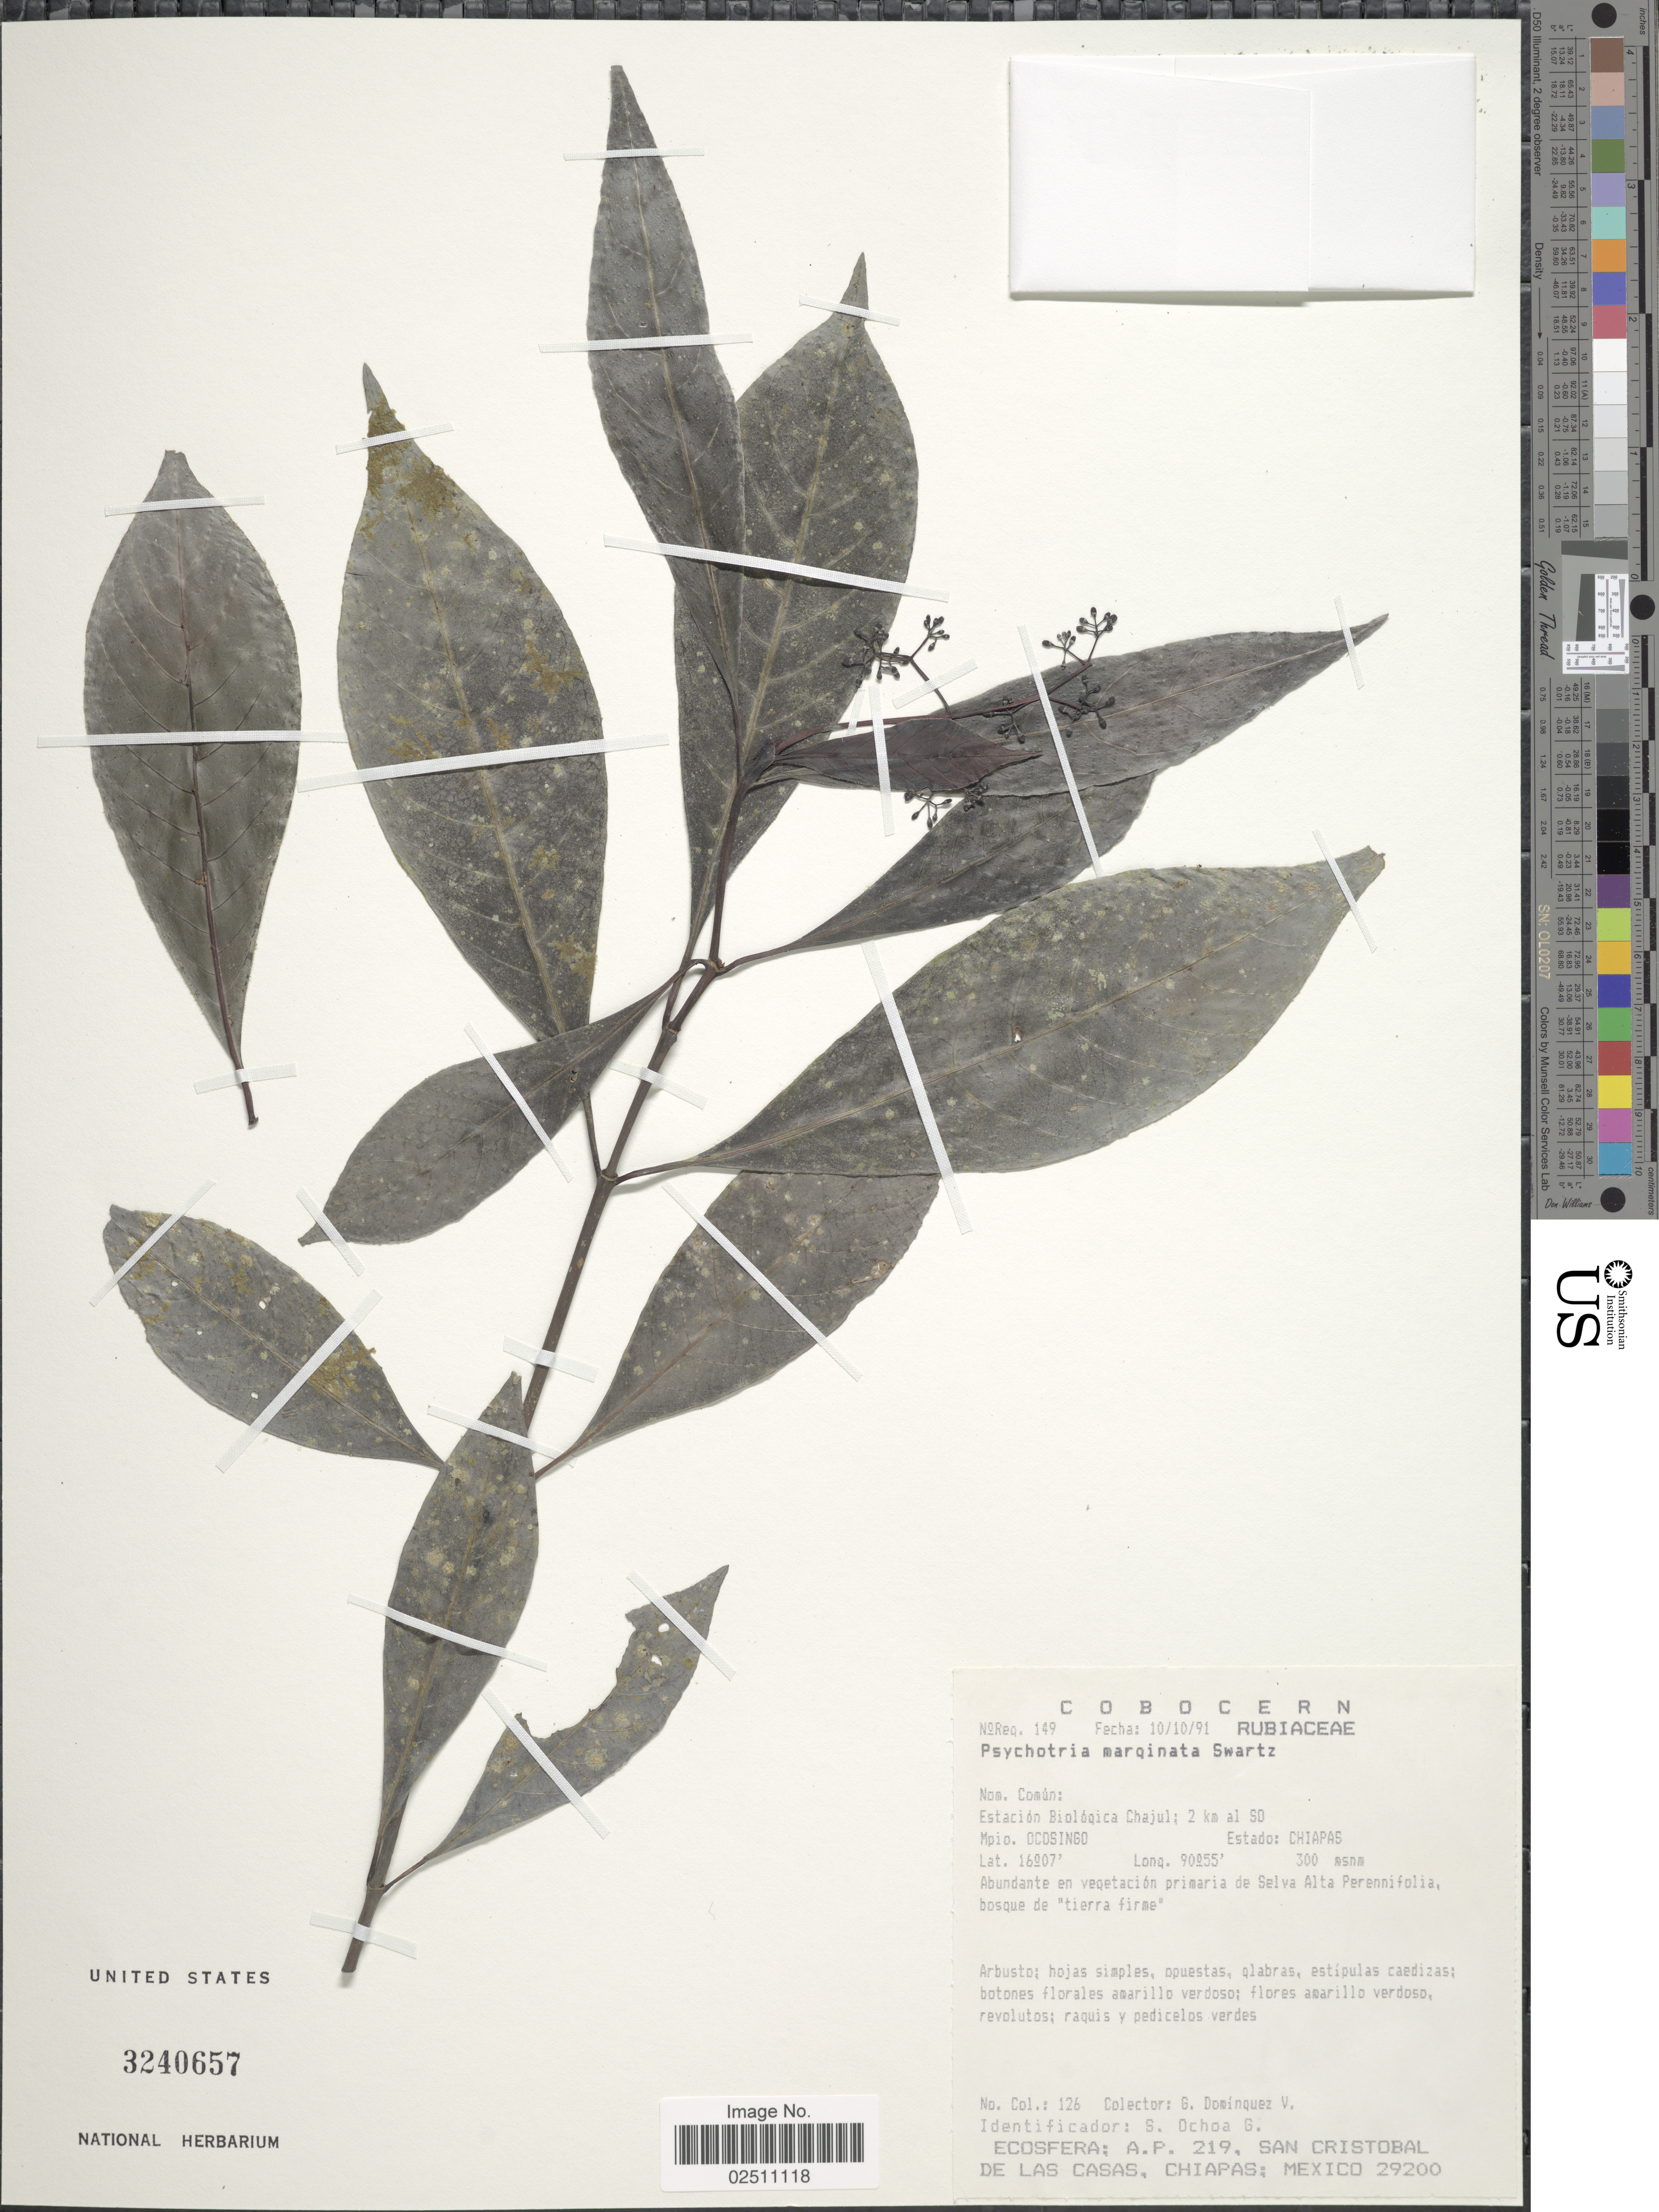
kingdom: Plantae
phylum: Tracheophyta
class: Magnoliopsida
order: Gentianales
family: Rubiaceae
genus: Psychotria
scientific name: Psychotria marginata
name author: Sw.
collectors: G. Dominquez V.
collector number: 126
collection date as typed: Transcribed d/m/y: 10/10/91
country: Mexico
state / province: Chiapas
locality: Estacion Biologica Chajul; 2 km al SO, Mpio. Ocosingo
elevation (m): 300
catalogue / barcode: US 3240657